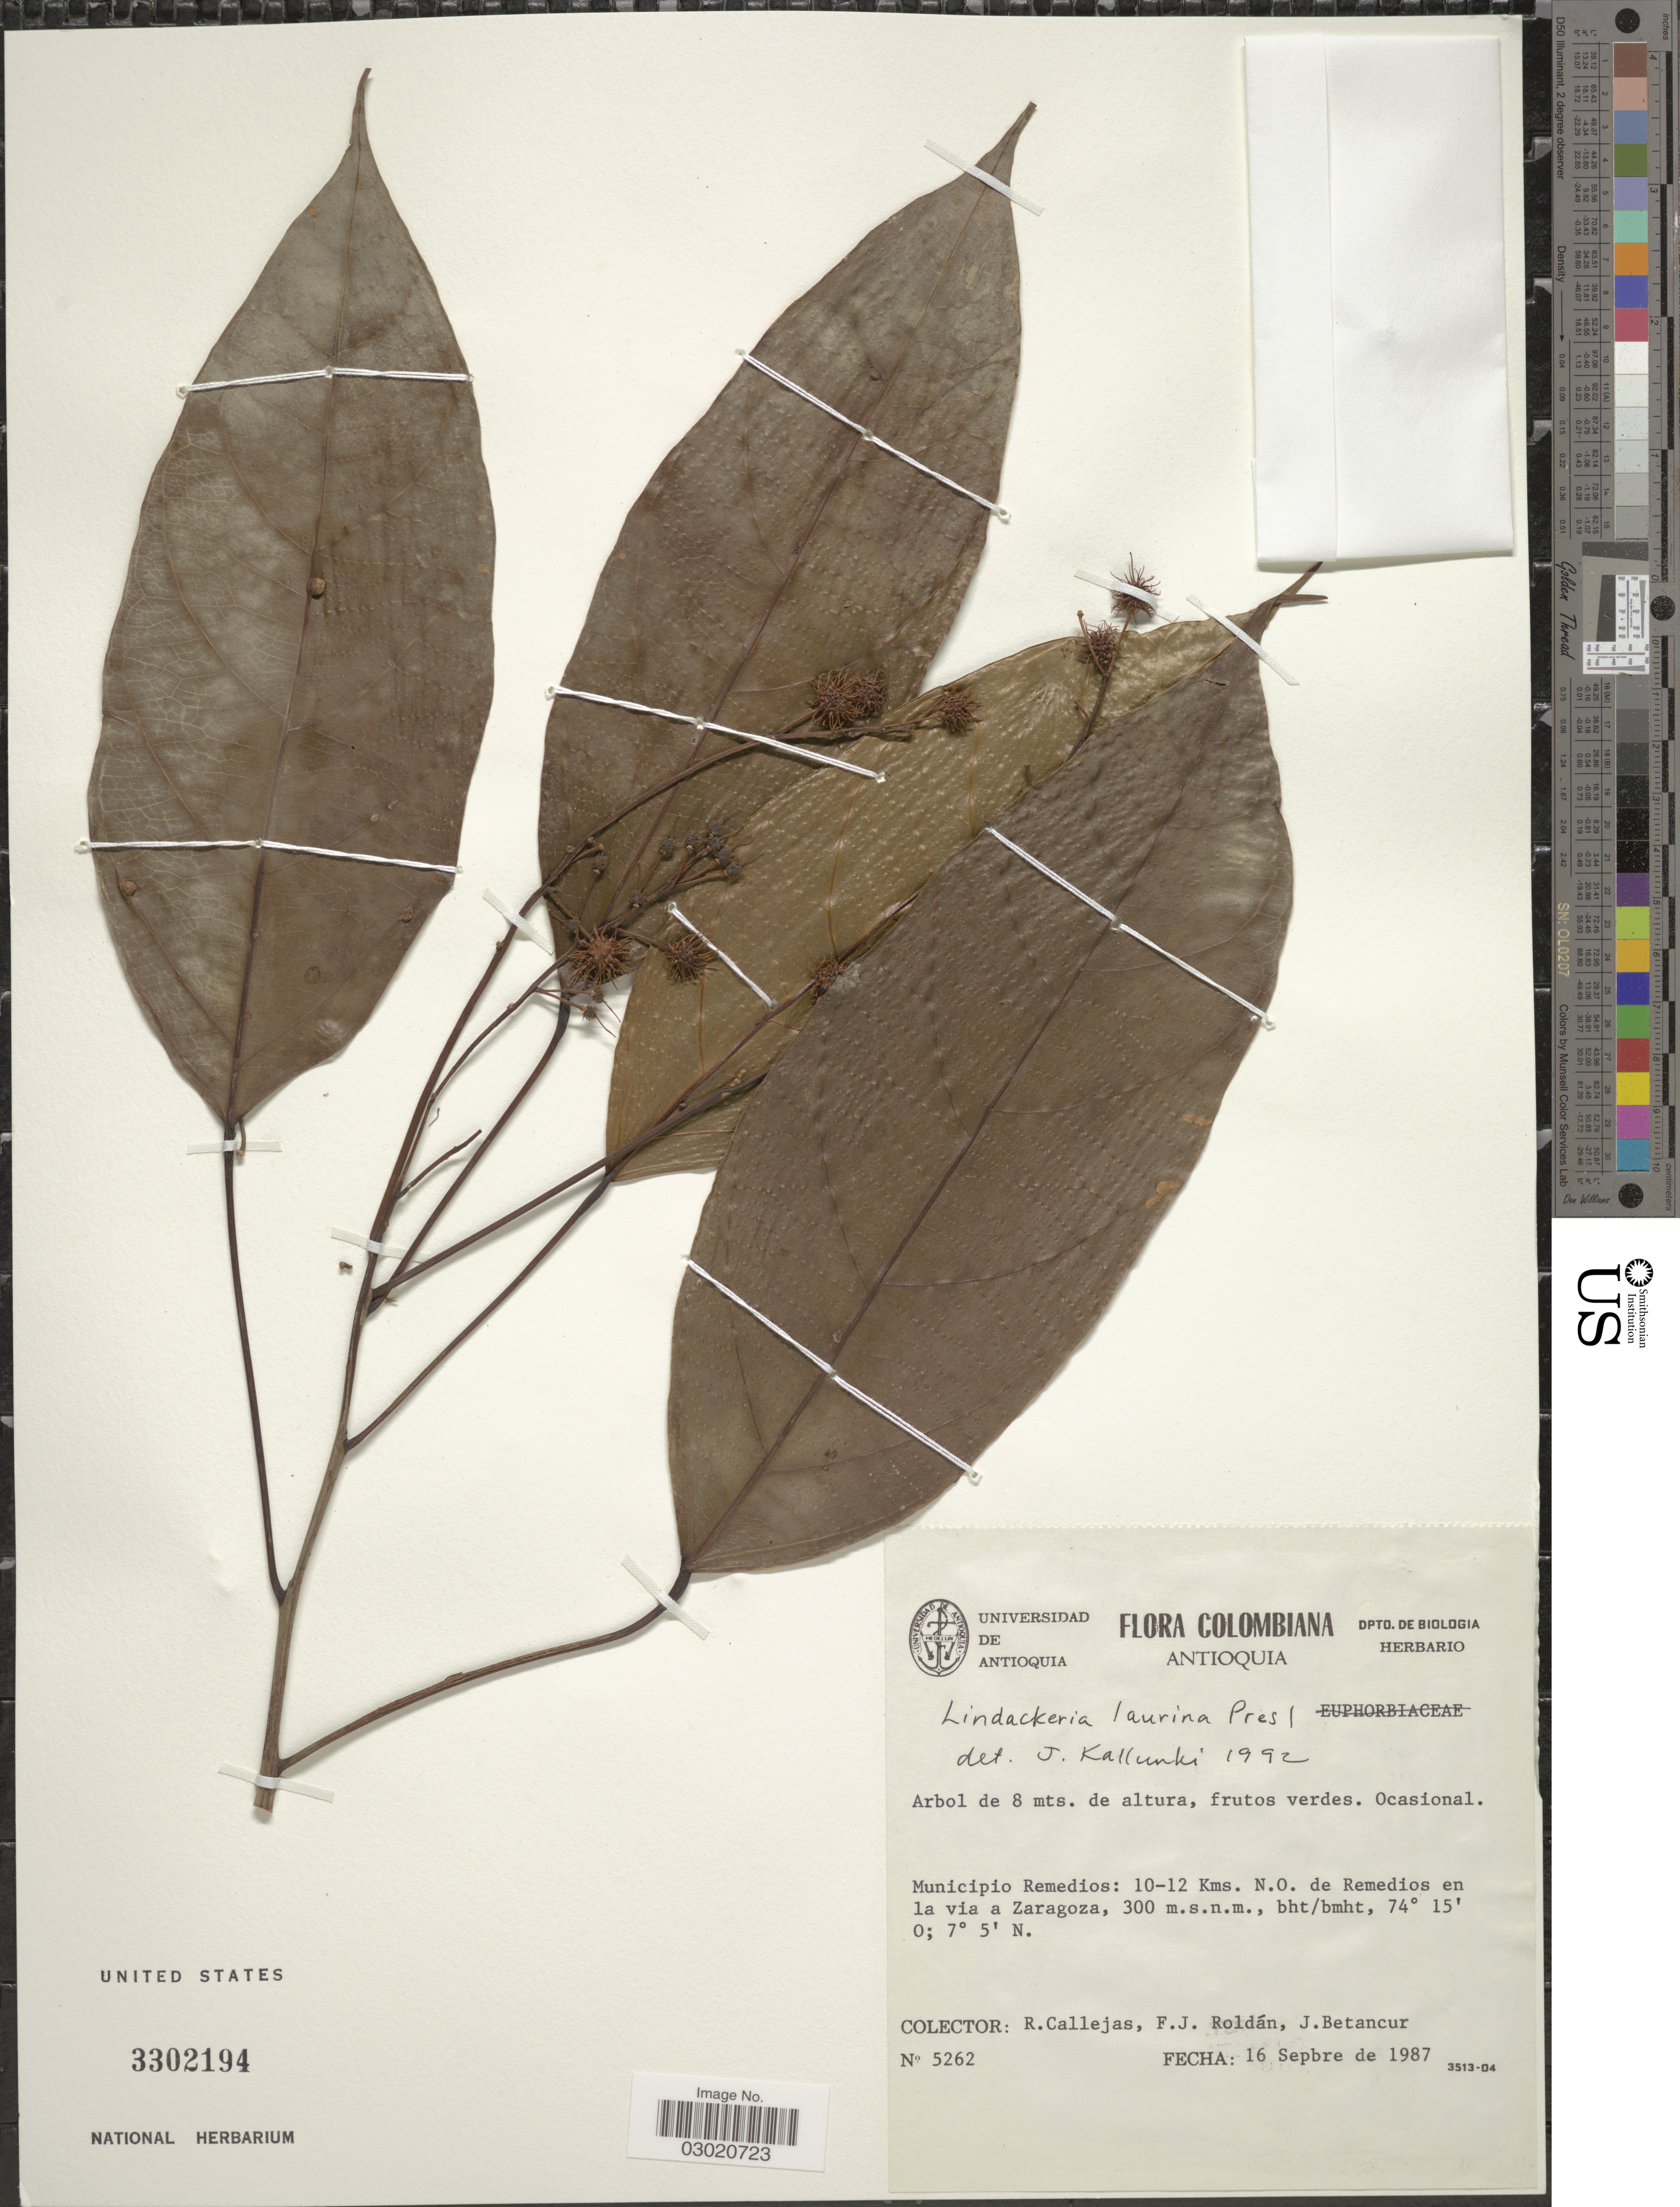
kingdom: Plantae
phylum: Tracheophyta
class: Magnoliopsida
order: Malpighiales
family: Achariaceae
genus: Lindackeria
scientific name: Lindackeria laurina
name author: C. Presl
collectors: R. Callejas, F. J. Roldán & J. Betancur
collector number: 5262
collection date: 1987-09-16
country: Colombia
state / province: Antioquia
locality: Municipio Remedios: 10-12 Kms. N.O. de Remedios en la via a Zaragoza.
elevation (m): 300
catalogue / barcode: US 3302194